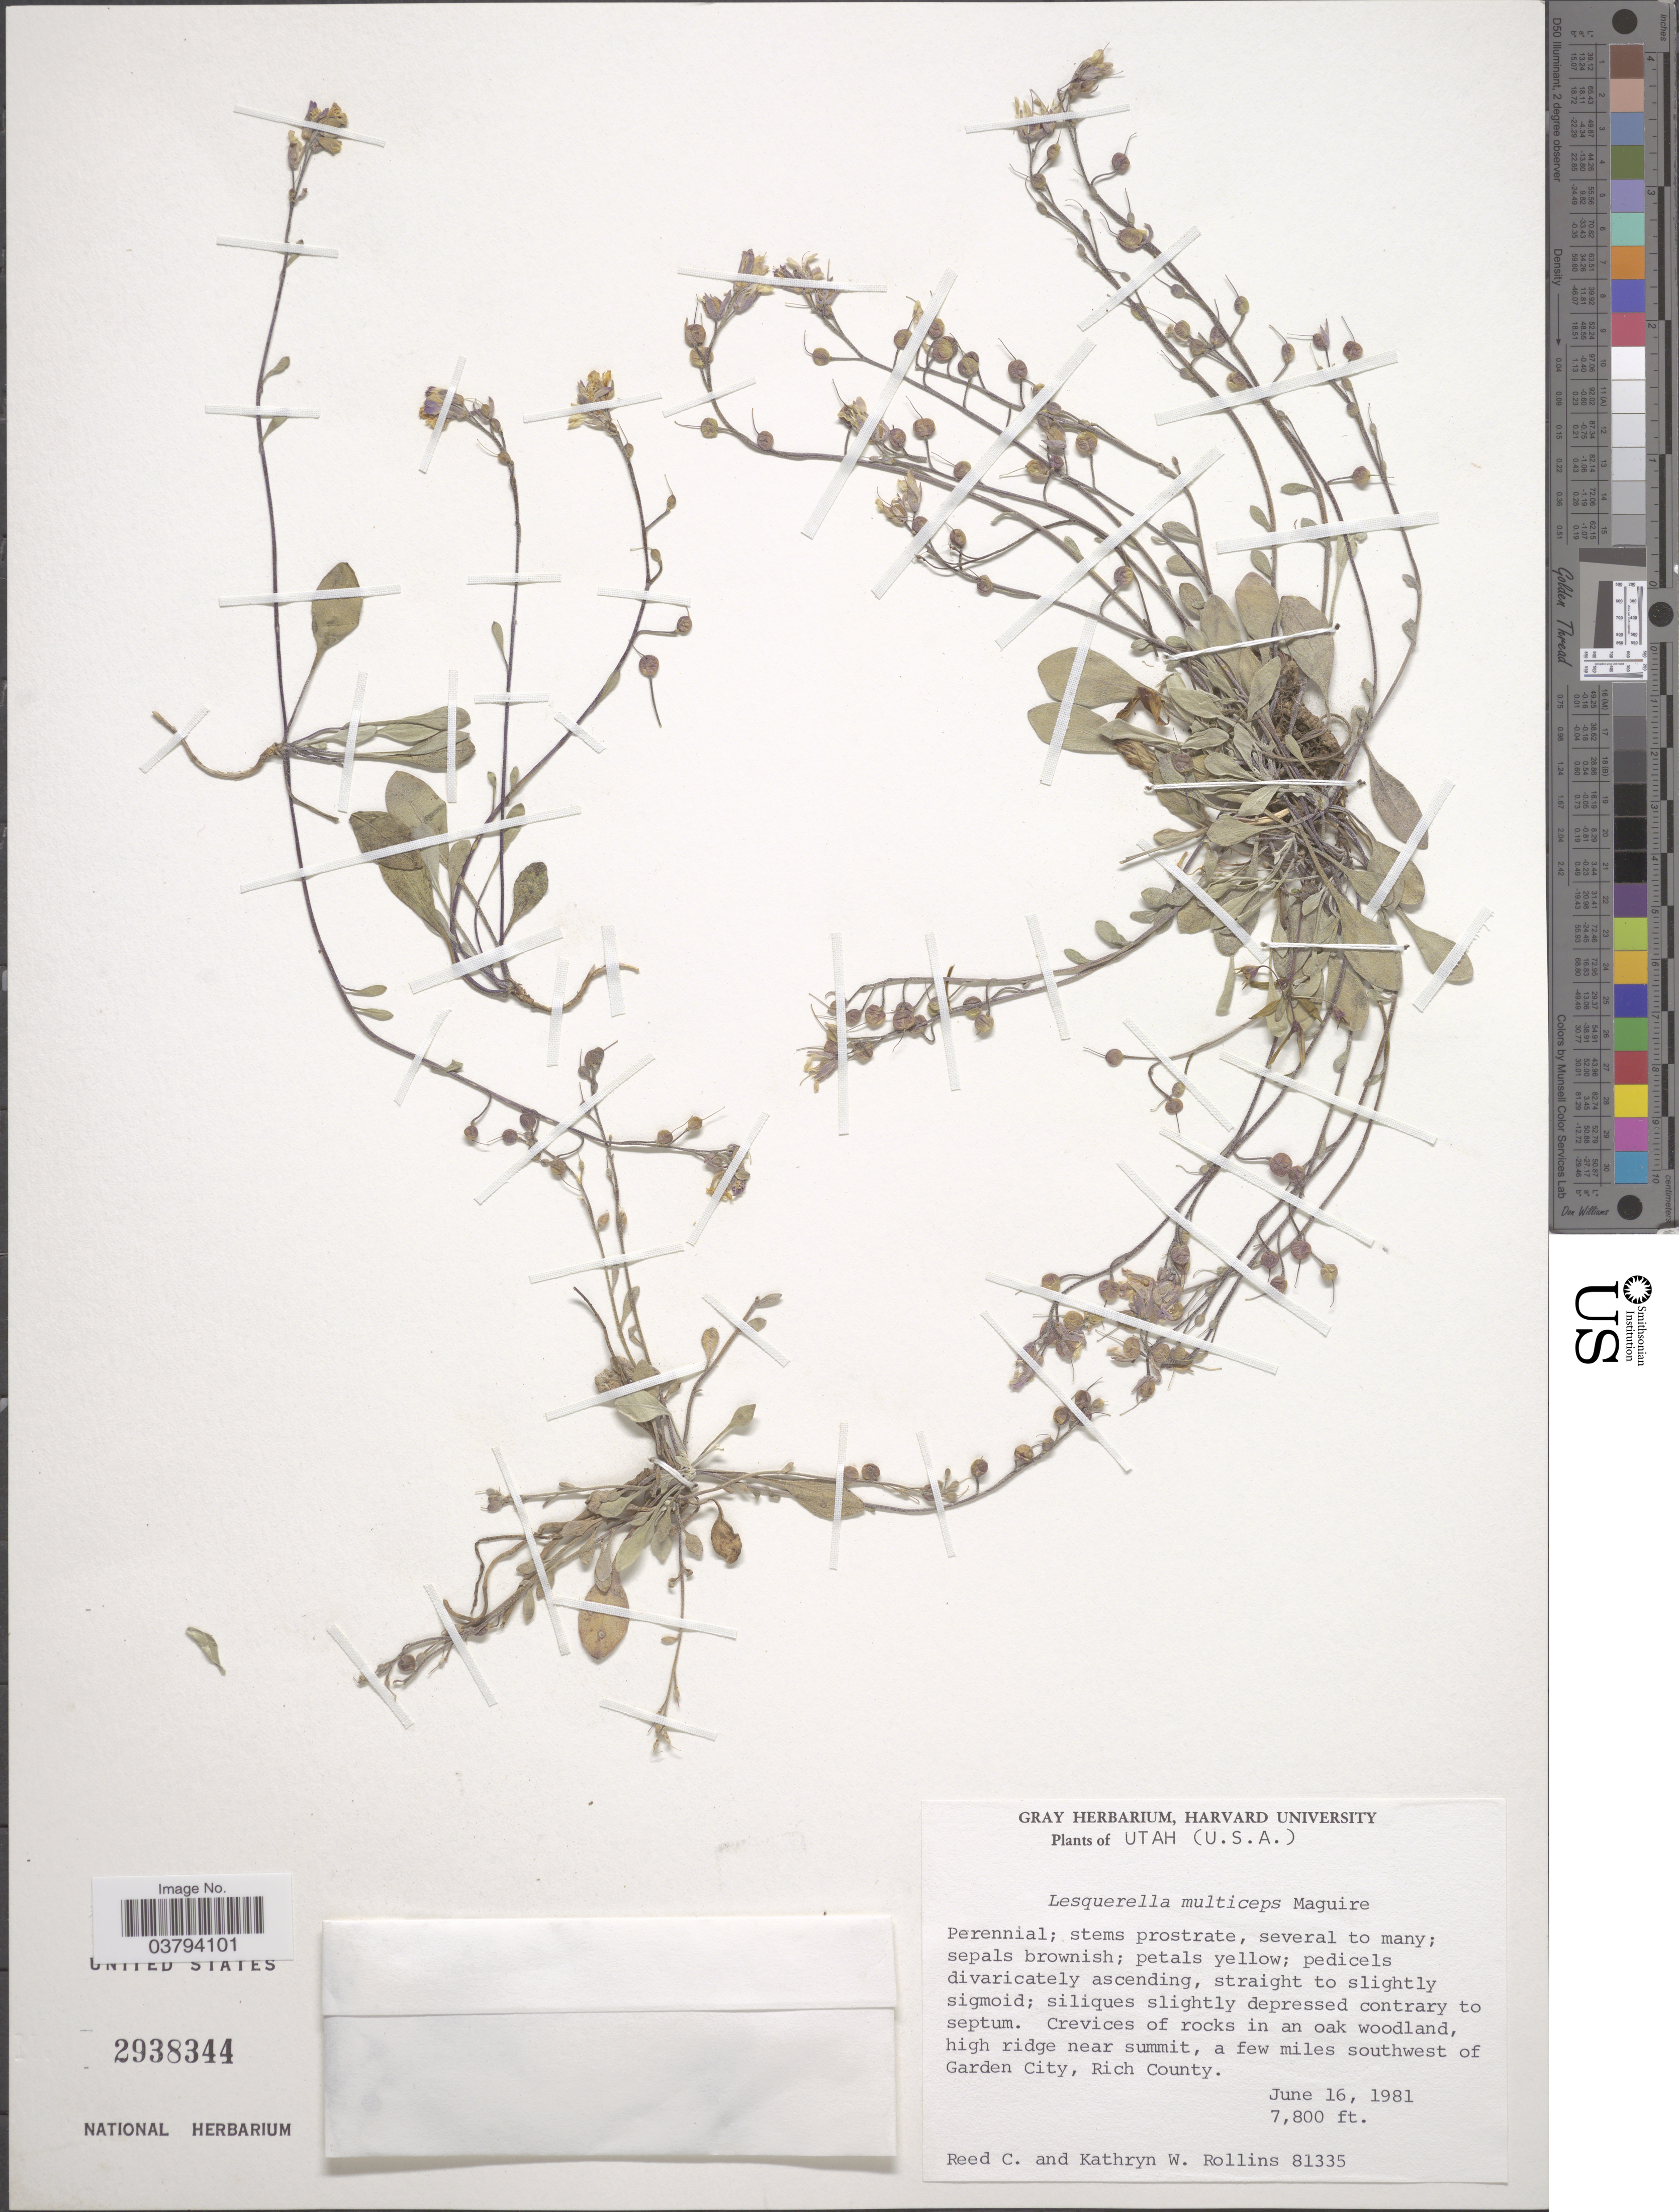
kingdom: Plantae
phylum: Tracheophyta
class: Magnoliopsida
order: Brassicales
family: Brassicaceae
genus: Lesquerella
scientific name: Lesquerella multiceps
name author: Maguire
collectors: R. C. Rollins & K. W. Rollins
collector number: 81335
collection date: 1981-06-16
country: United States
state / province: Utah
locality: High ridge near summit, a few miles southwest of Garden City, Rich County.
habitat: crevices of rocks in oak woodland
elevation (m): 2377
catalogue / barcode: US 2938344